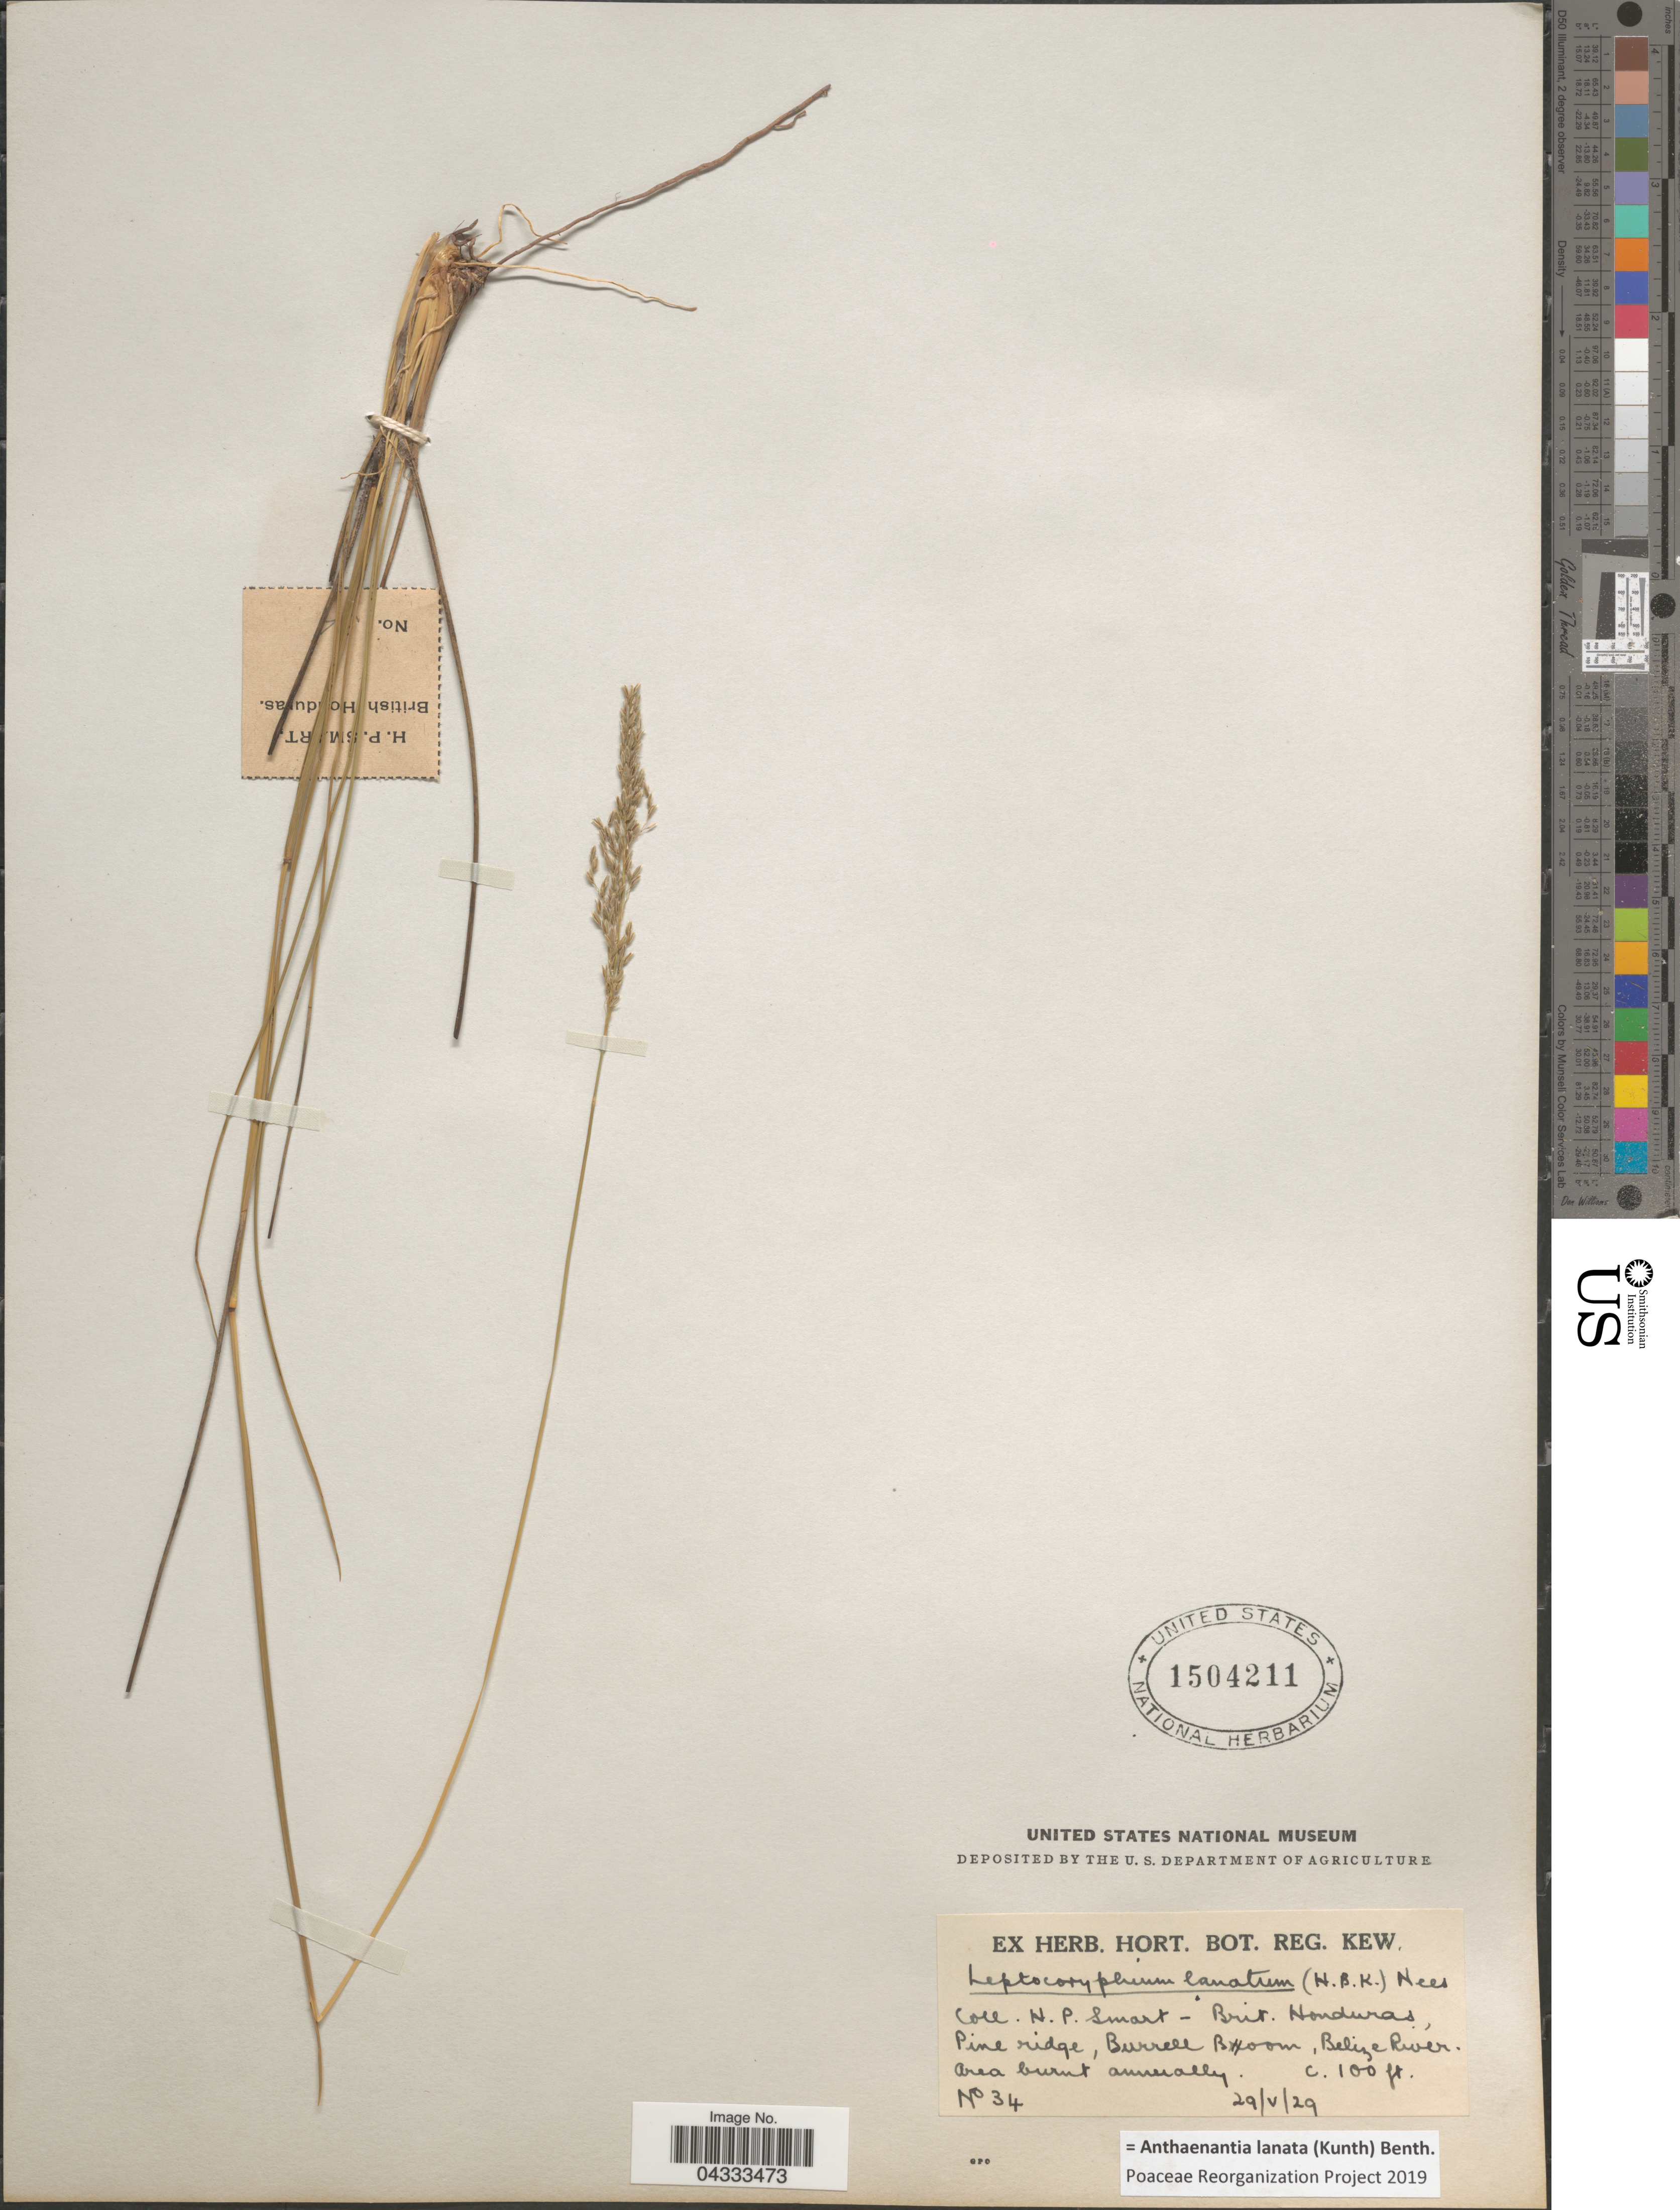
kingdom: Plantae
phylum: Tracheophyta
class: Liliopsida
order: Poales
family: Poaceae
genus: Anthaenantia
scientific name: Anthaenantia lanata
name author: (Kunth) Benth.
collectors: H. Smart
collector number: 34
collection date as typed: Transcribed d/m/y: 29/5/29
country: Belize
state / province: Belize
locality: Brit. Honduras, Pine ridge, Burrell Boom, Belize River.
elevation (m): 30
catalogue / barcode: US 1504211